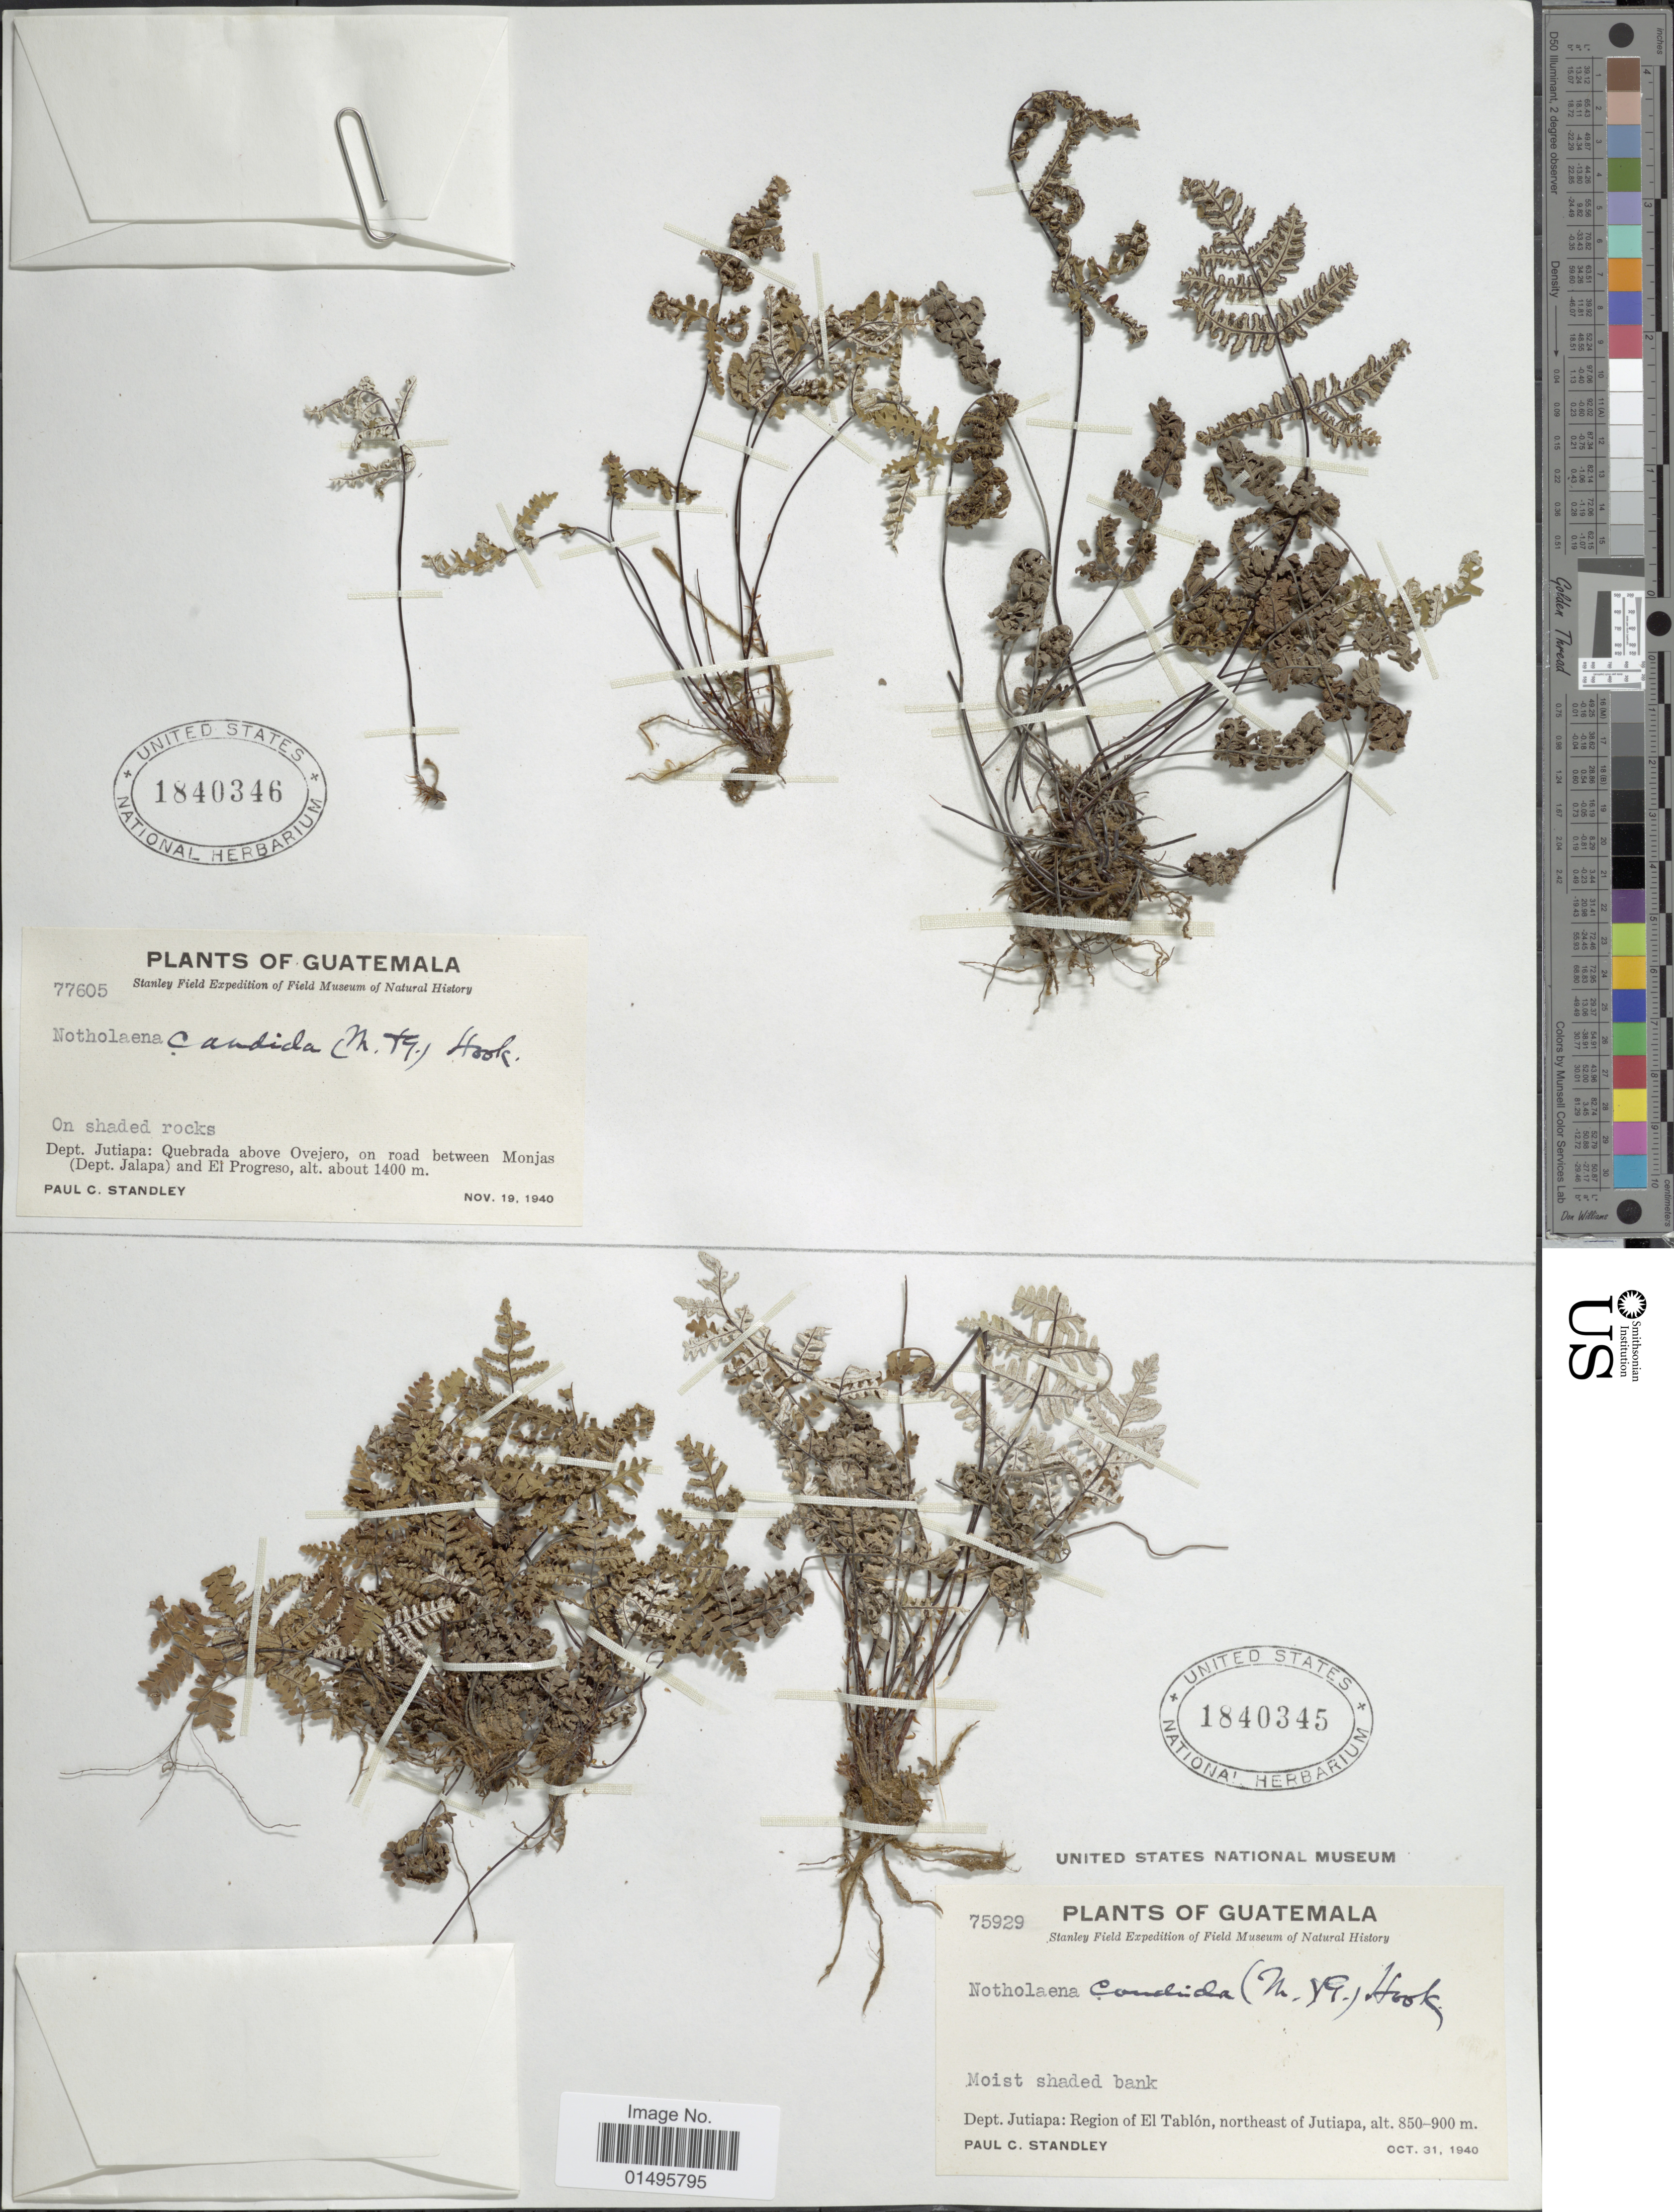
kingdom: Plantae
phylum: Tracheophyta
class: Polypodiopsida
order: Polypodiales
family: Pteridaceae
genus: Notholaena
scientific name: Notholaena candida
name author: (M. Martens) Hook.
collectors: P. C. Standley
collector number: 75929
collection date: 1940-10-31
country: Guatemala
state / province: Jutiapa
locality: Region of El Tablon, northeast of Jutiapa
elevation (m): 850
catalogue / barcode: US 1840345-2